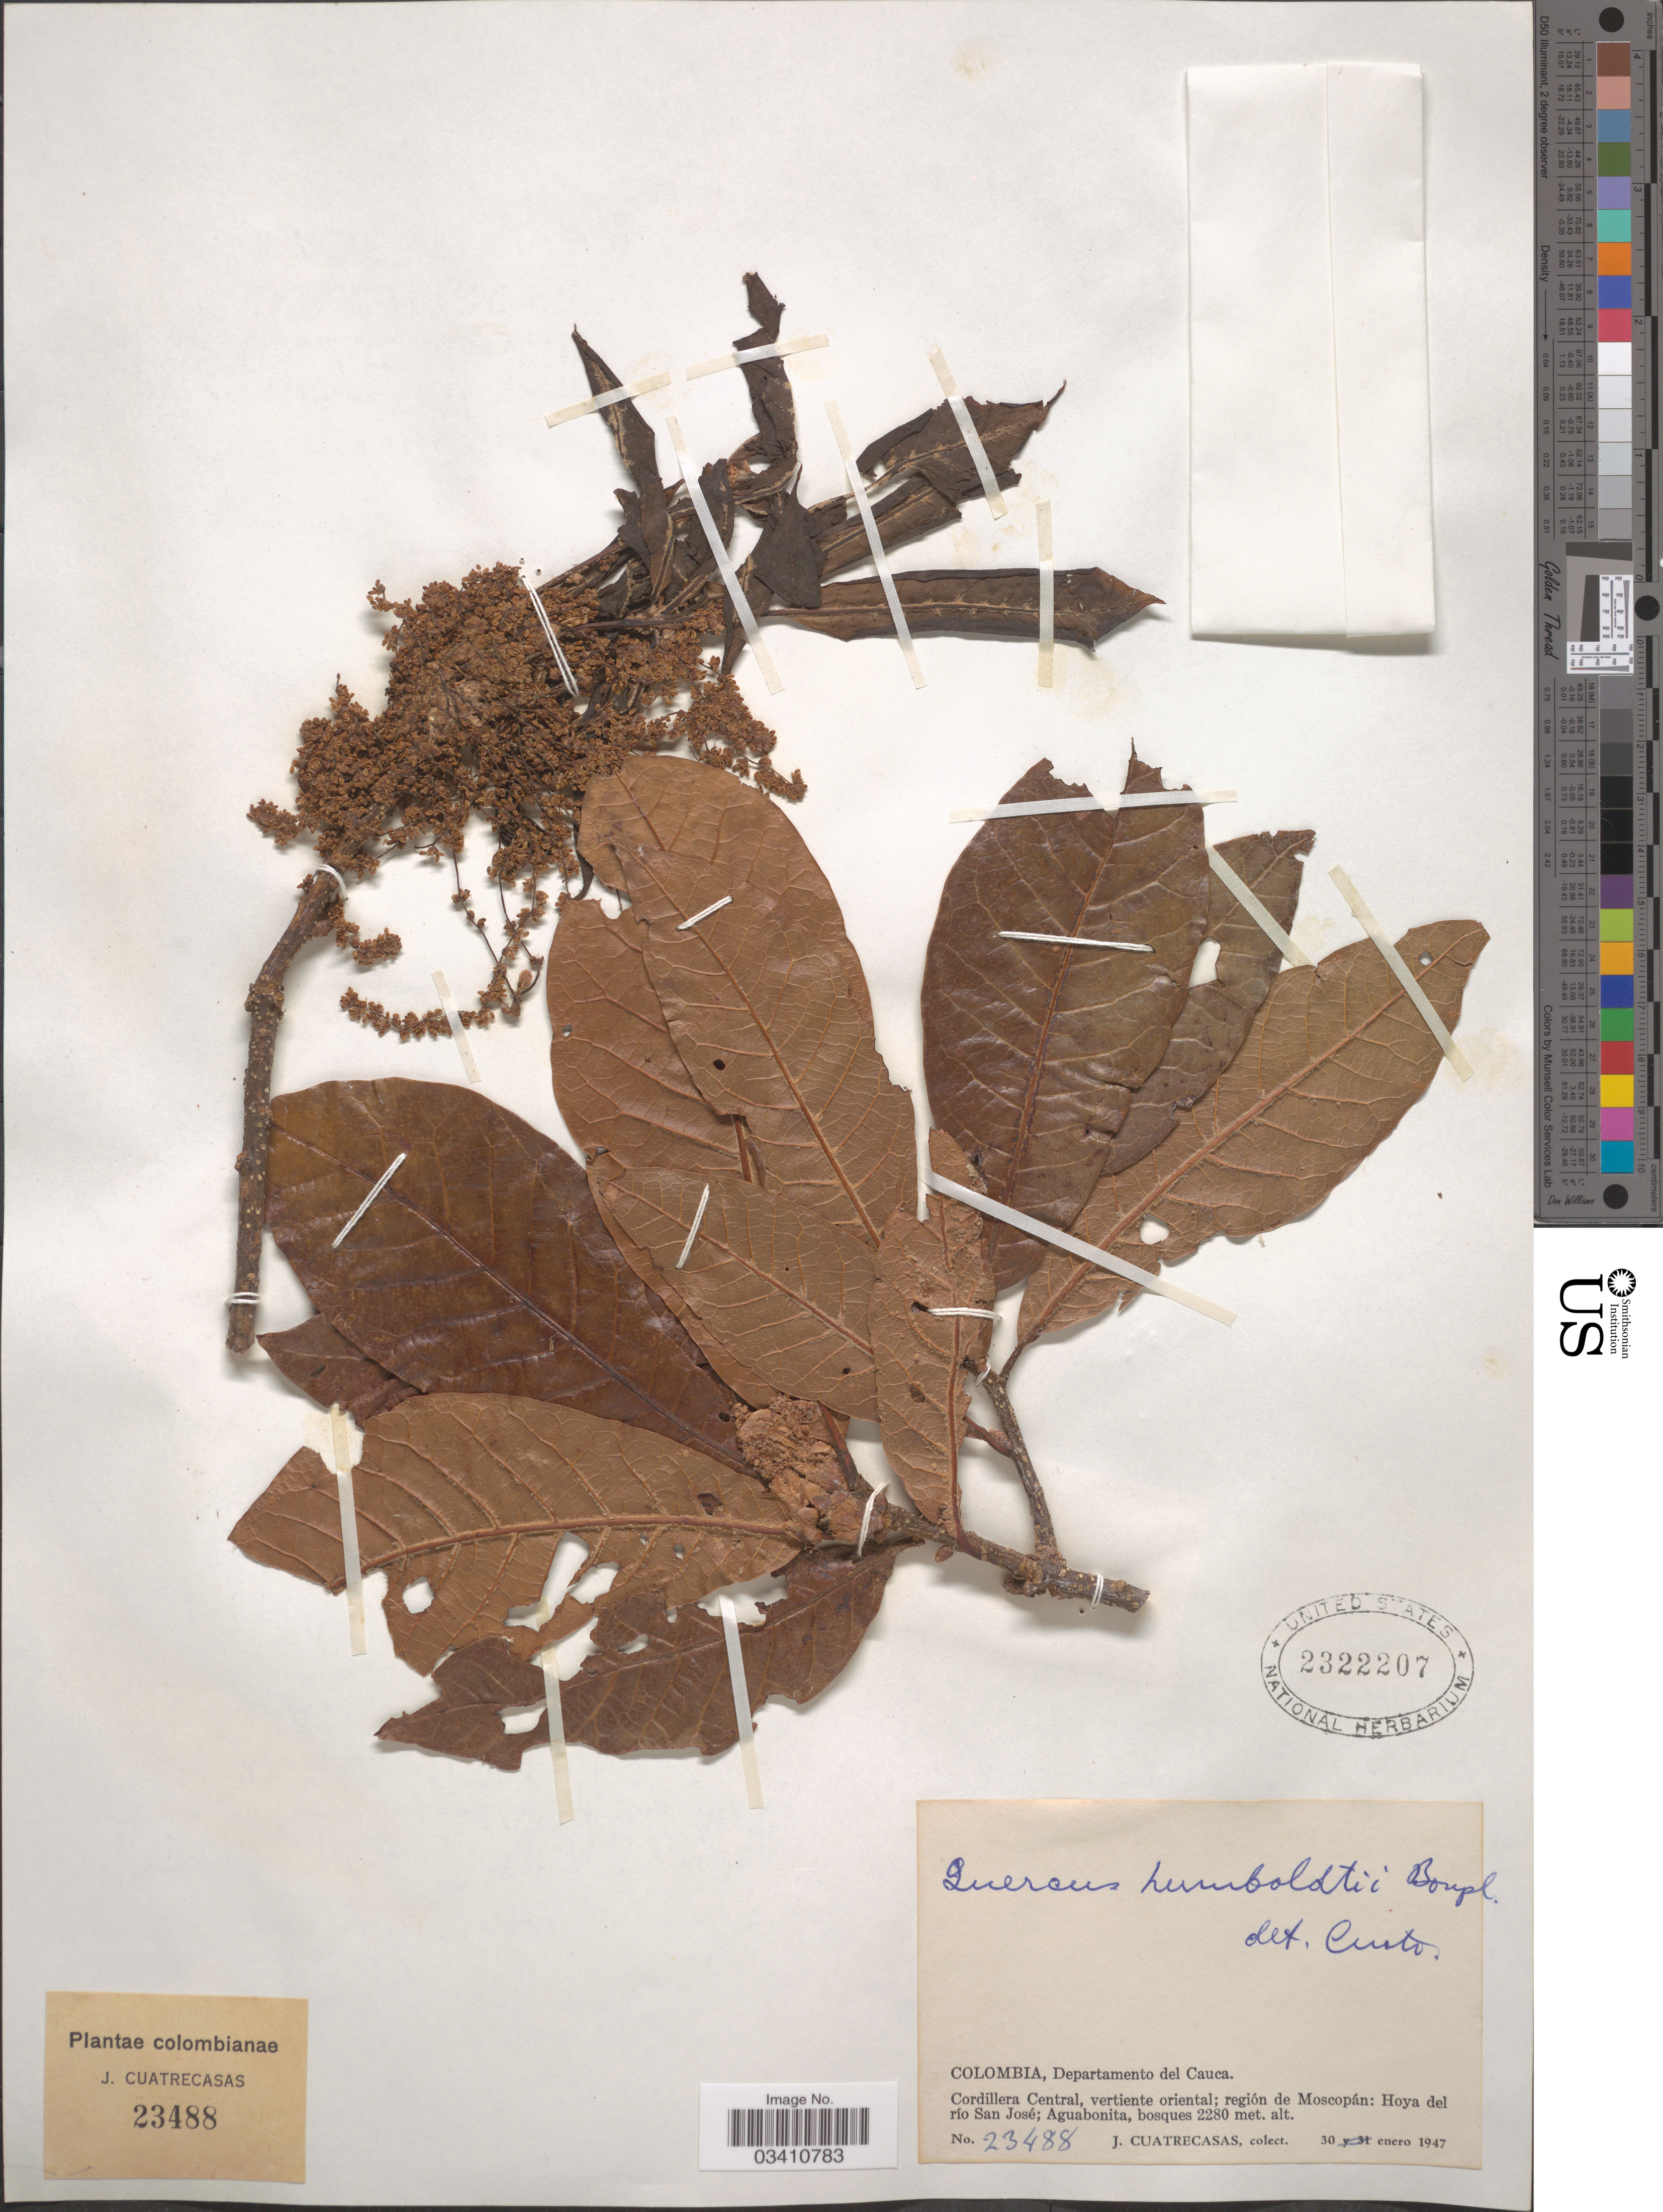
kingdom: Plantae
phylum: Tracheophyta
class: Magnoliopsida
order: Fagales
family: Fagaceae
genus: Quercus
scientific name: Quercus humboldtii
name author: Bonpl.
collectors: J. Cuatrecasas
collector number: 23488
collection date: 1947-01-30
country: Colombia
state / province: Cauca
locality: Departamento del Cauca. Cordillera Central, vertiente oriental; región de Moscopán: Hoya del río San José; Aguabonita.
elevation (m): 2280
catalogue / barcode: US 2322207